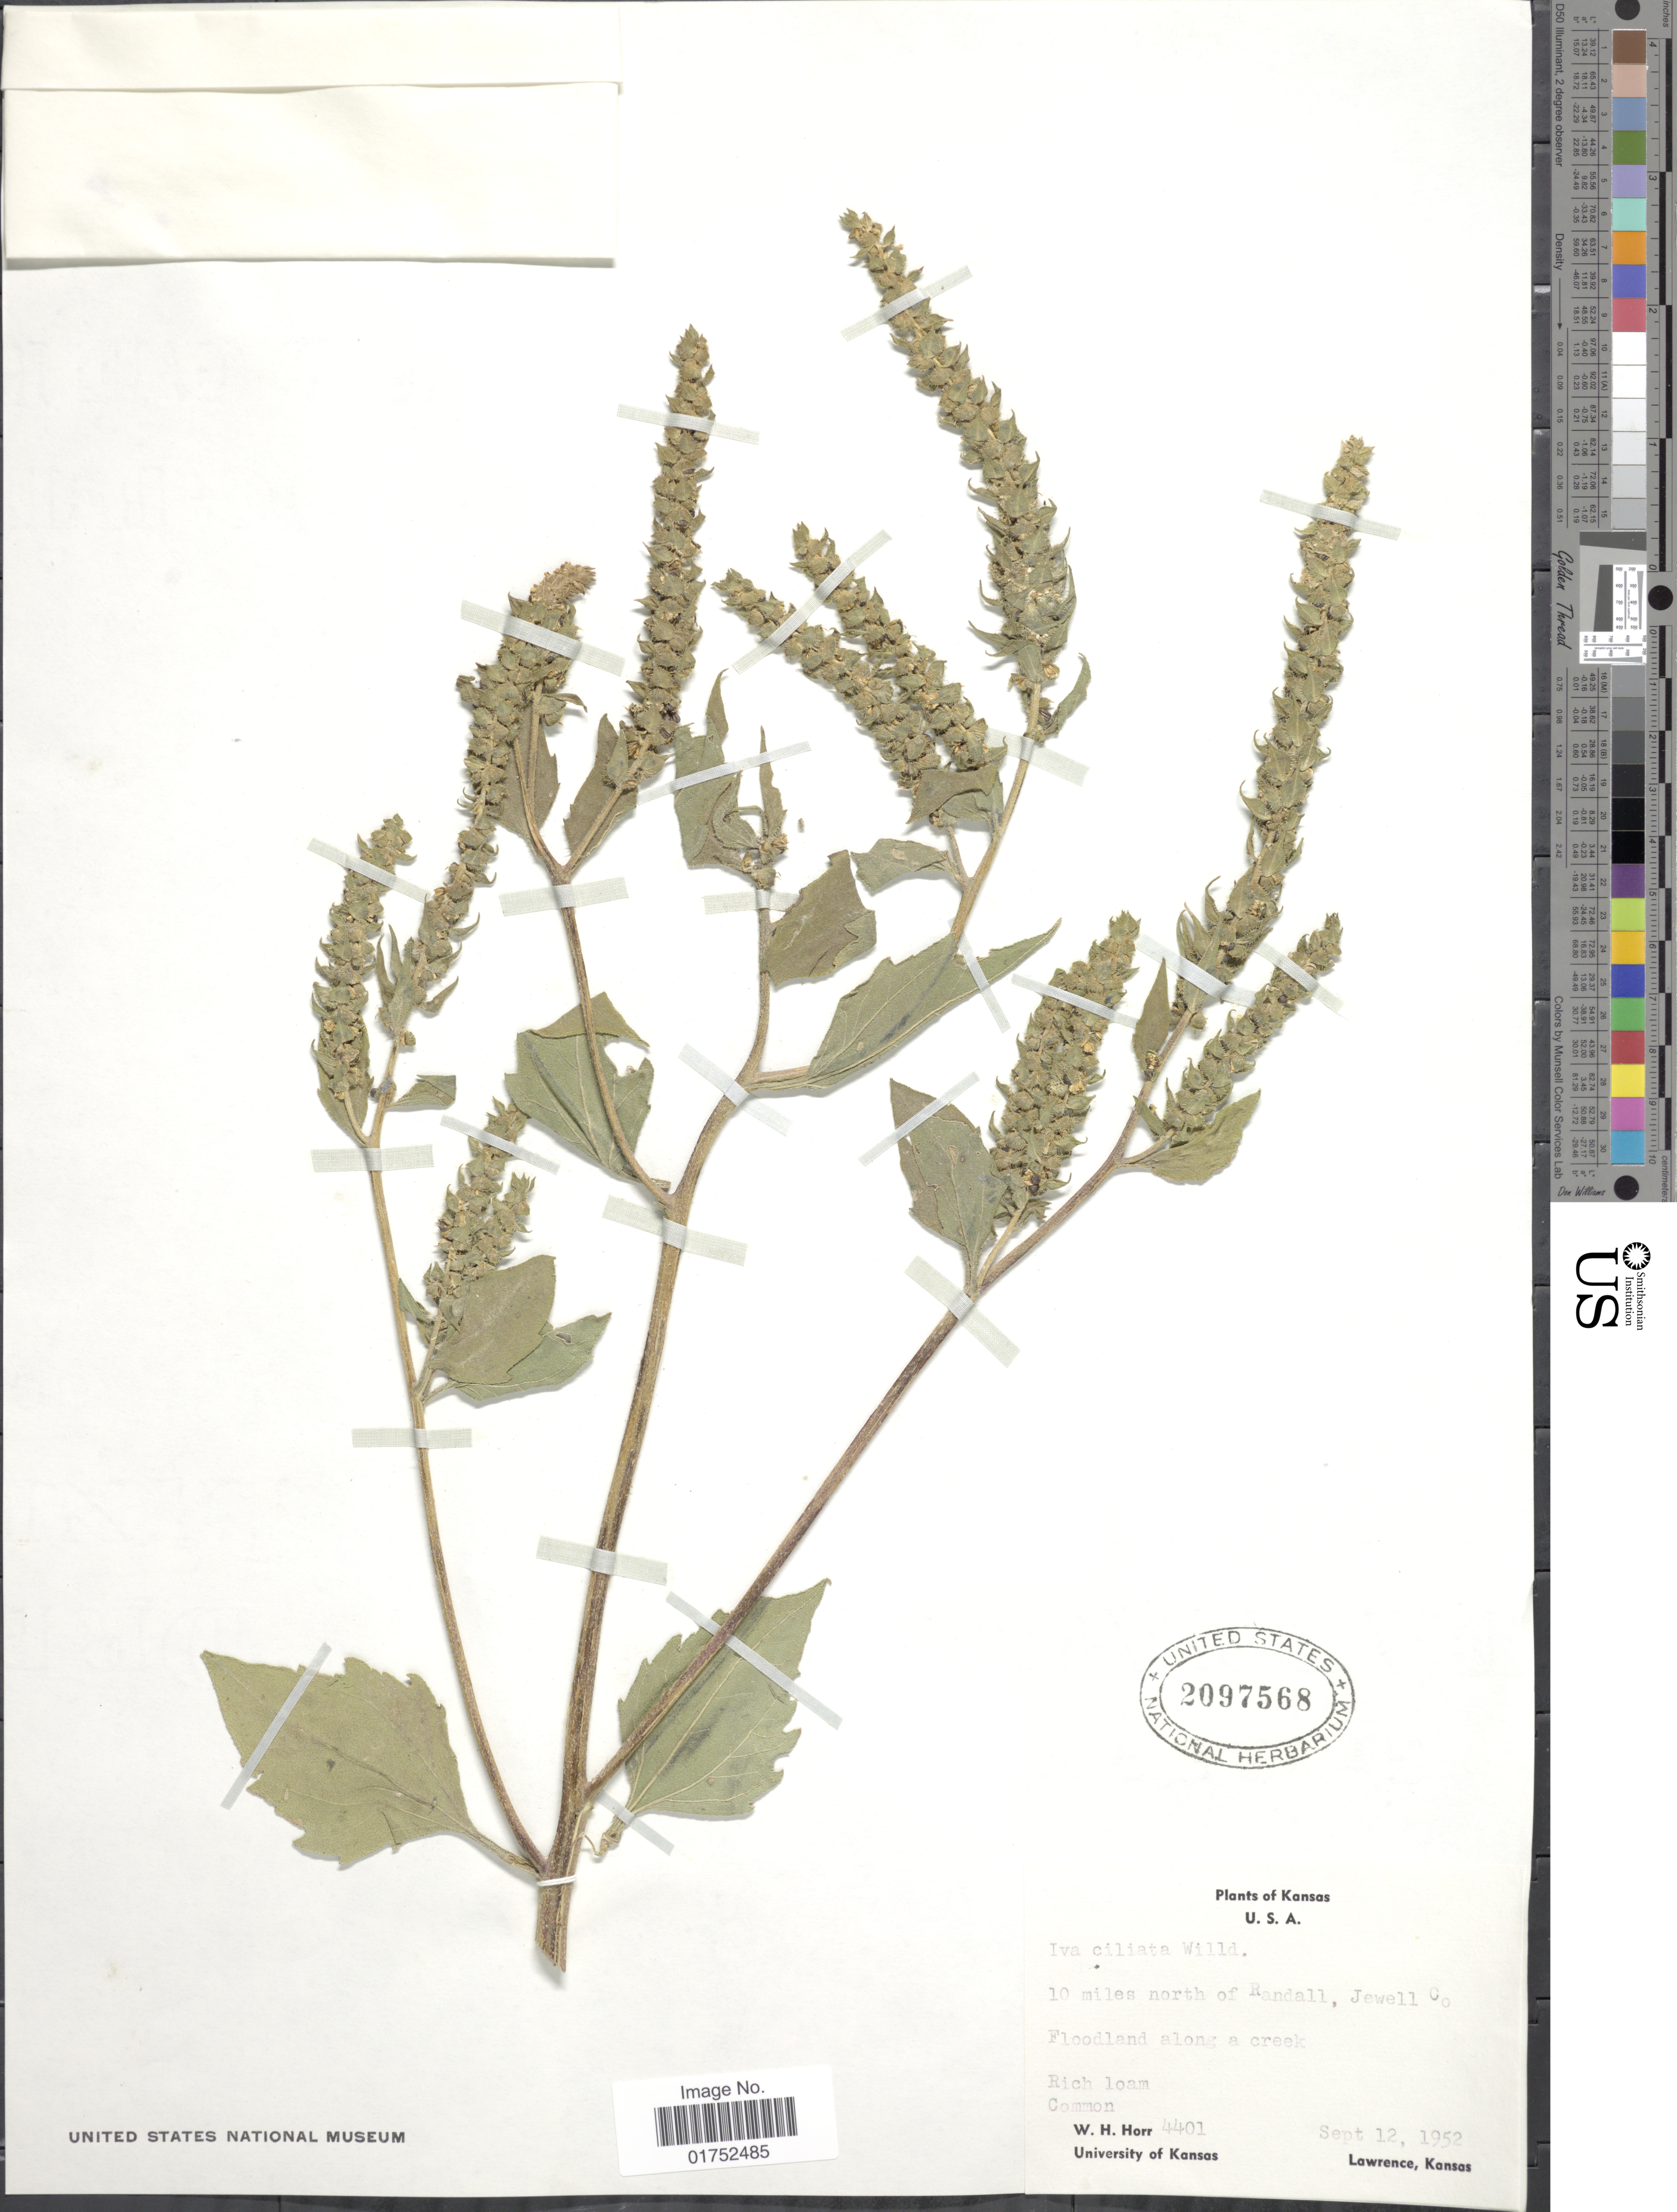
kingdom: Plantae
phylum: Tracheophyta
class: Magnoliopsida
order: Asterales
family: Asteraceae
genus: Iva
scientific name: Iva annua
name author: L.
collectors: W. H. Horr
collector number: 4401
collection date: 1952-09-12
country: United States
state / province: Kansas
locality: U.S.A., 10 miles north of Randall, Jewell Co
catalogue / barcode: US 2097568